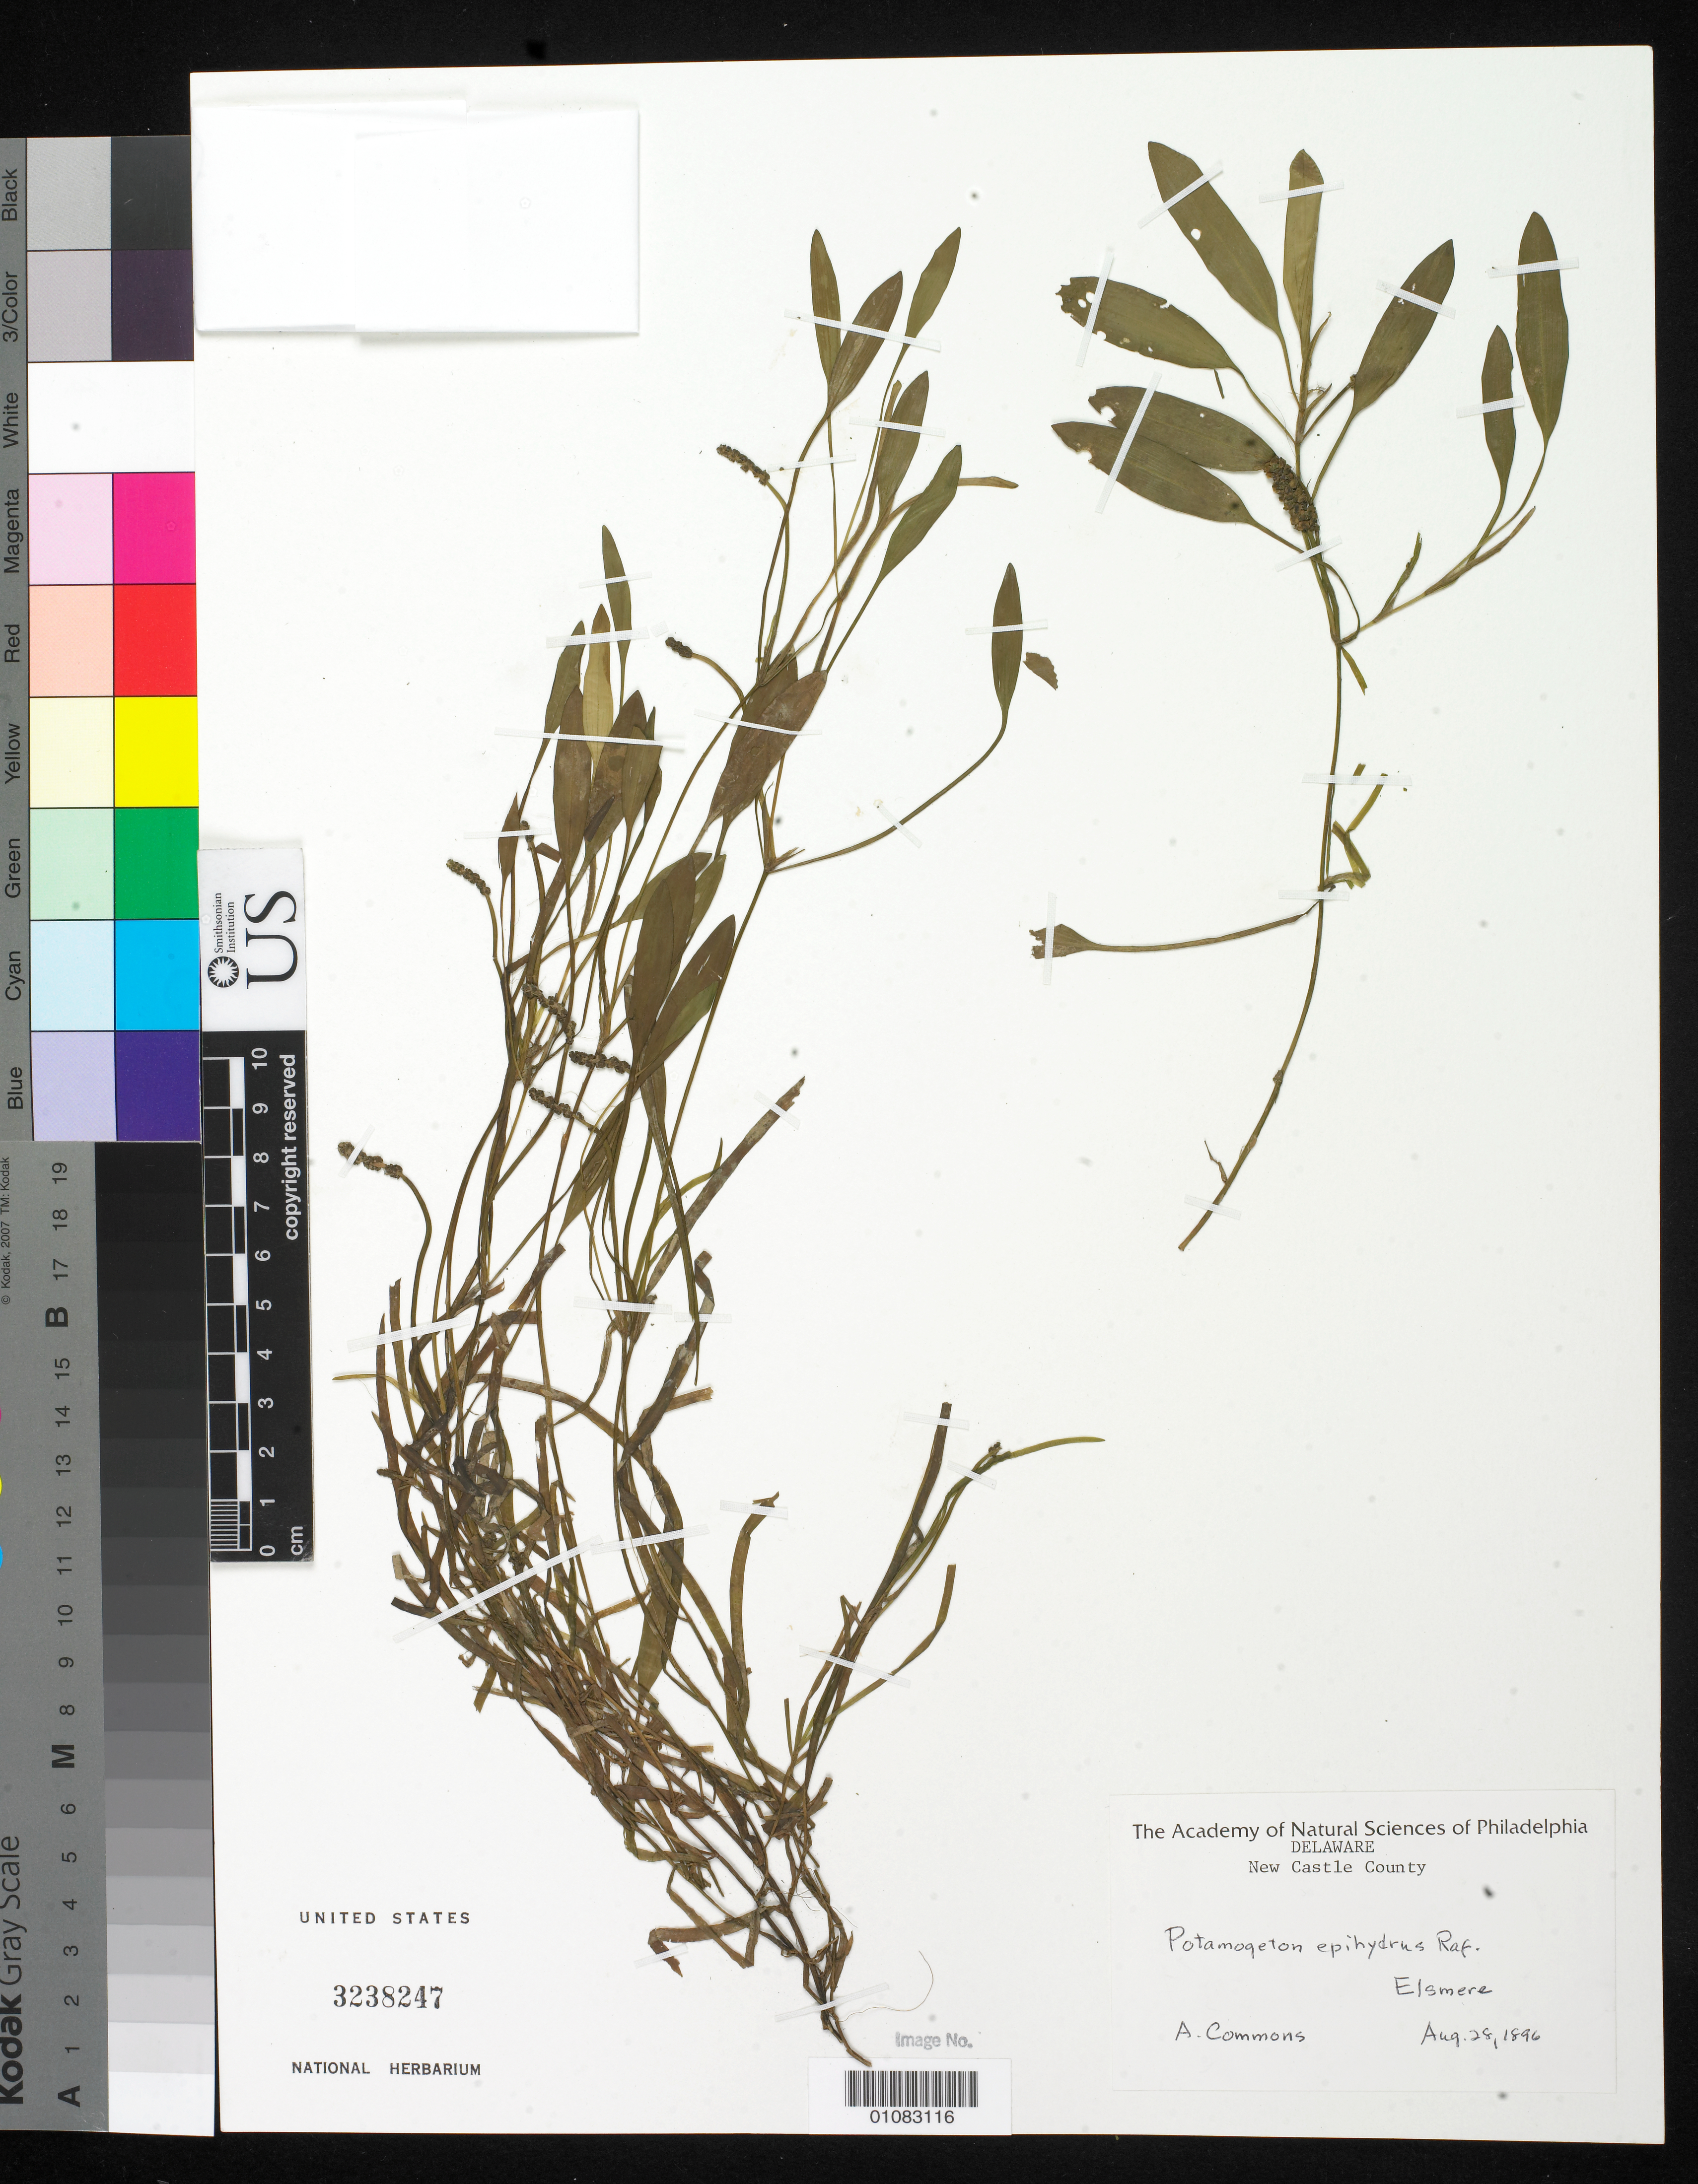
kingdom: Plantae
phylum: Tracheophyta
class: Liliopsida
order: Alismatales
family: Potamogetonaceae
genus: Potamogeton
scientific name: Potamogeton epihydrus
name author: Raf.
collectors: A. Commons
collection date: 1896-08-28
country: United States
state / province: Delaware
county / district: New Castle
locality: Elsmere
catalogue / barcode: US 3238247